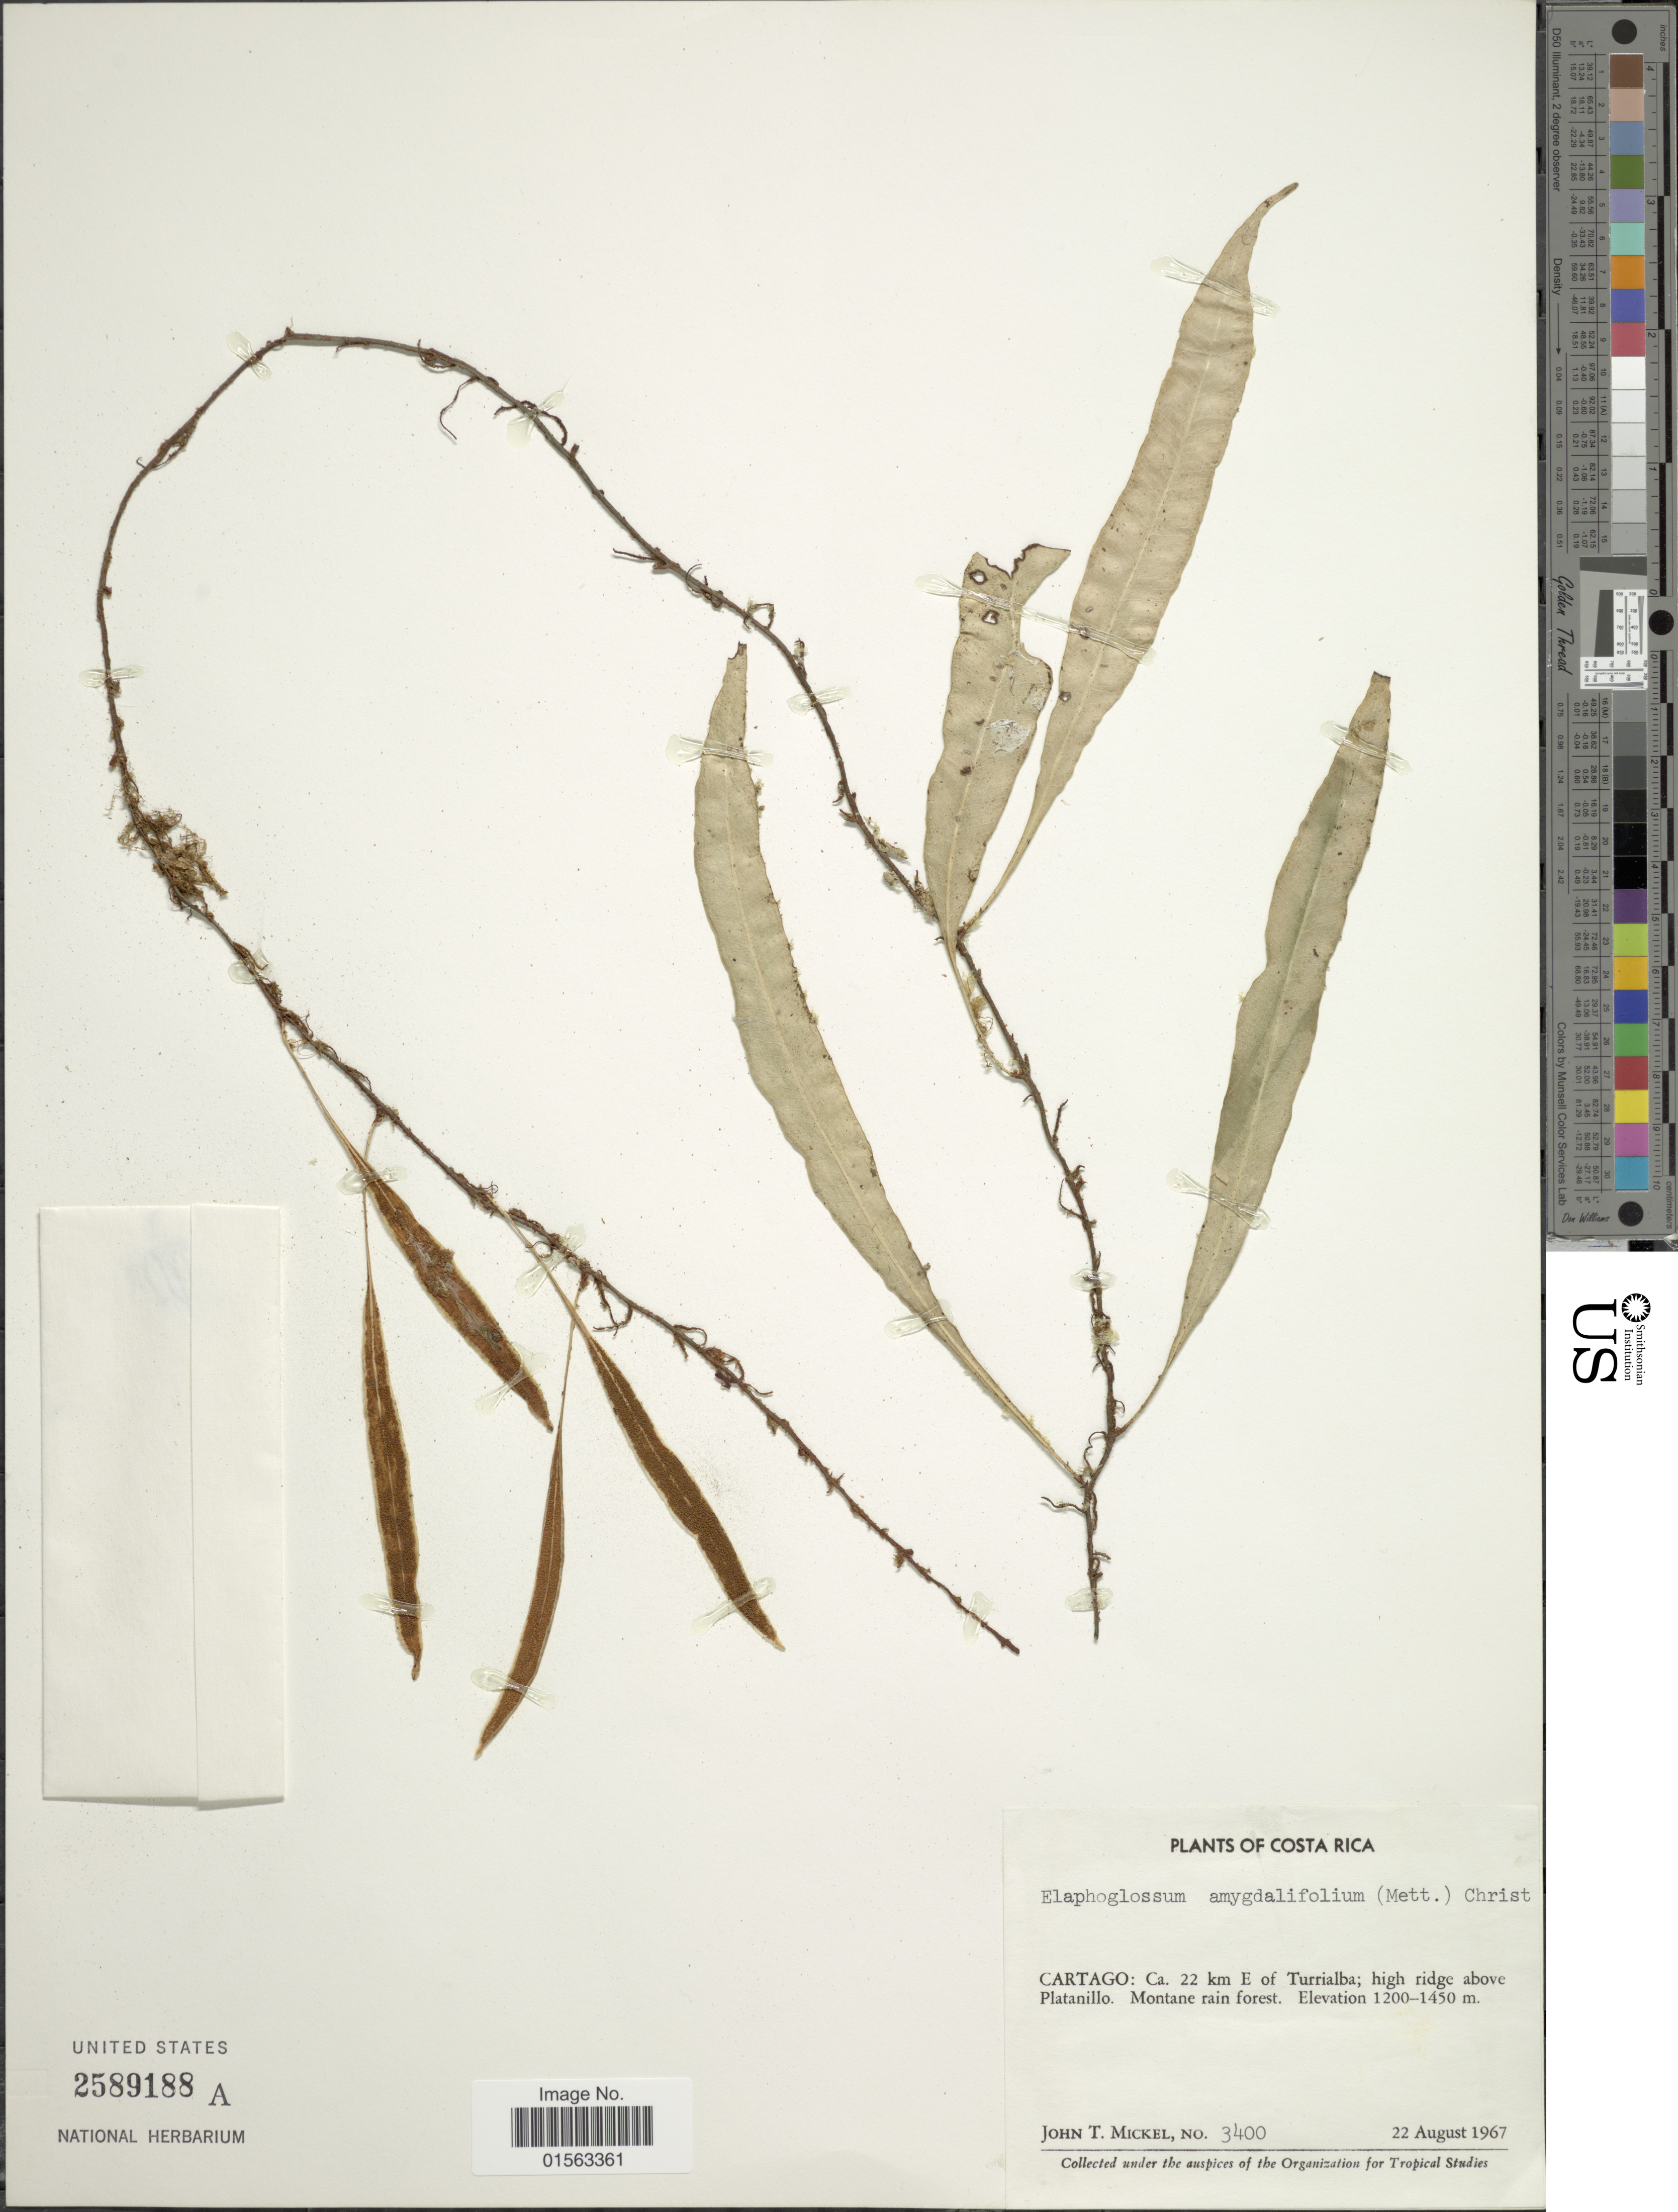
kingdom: Plantae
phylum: Tracheophyta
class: Polypodiopsida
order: Polypodiales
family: Dryopteridaceae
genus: Elaphoglossum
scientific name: Elaphoglossum amygdalifolium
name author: (Mett. ex Kuhn) Christ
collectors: J. T. Mickel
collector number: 3400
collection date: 1967-08-22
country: Costa Rica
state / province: Cartago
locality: Cartago: Ca. 22 km E of Turrialba, high ridge above Platanillo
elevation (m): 1200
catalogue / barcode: US 2589188A